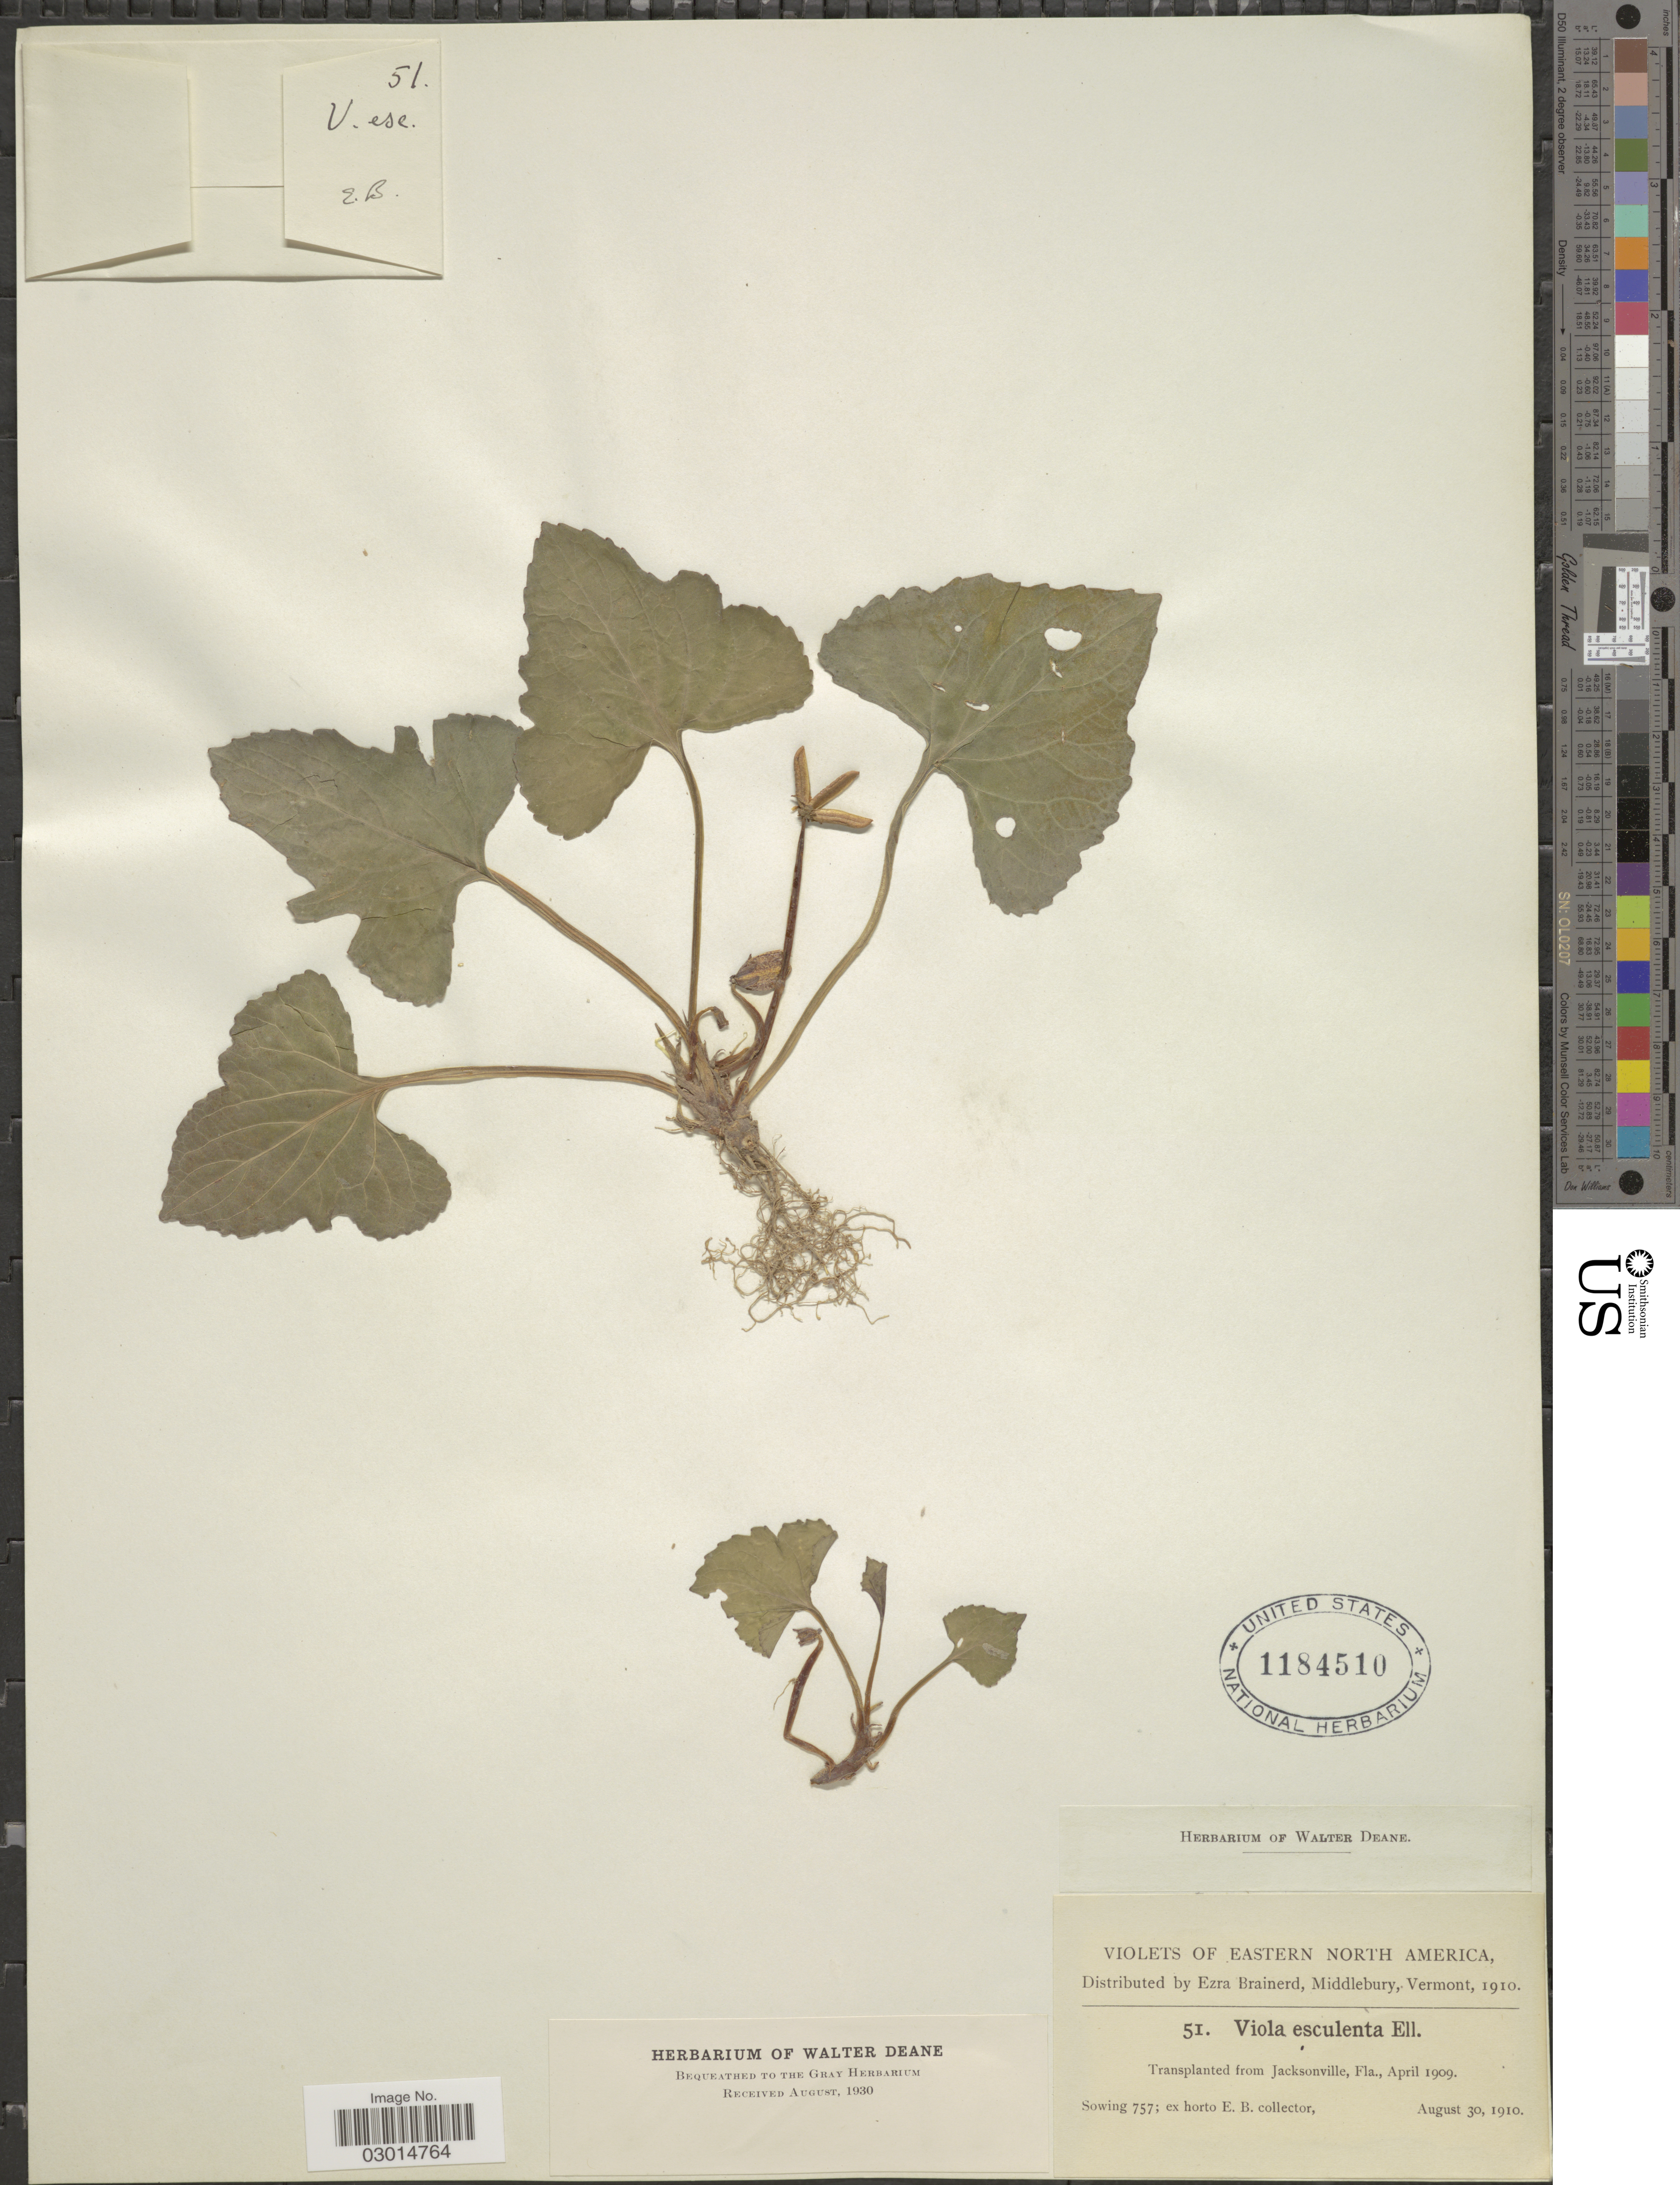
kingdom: Plantae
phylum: Tracheophyta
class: Magnoliopsida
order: Malpighiales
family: Violaceae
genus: Viola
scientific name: Viola esculenta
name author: Elliott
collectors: ex herb. Ezra Brainerd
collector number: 51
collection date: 1910-08-30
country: United States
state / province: Florida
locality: Eastern North America. Transplanted from Jacksonville, Fla.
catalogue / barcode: US 1184510